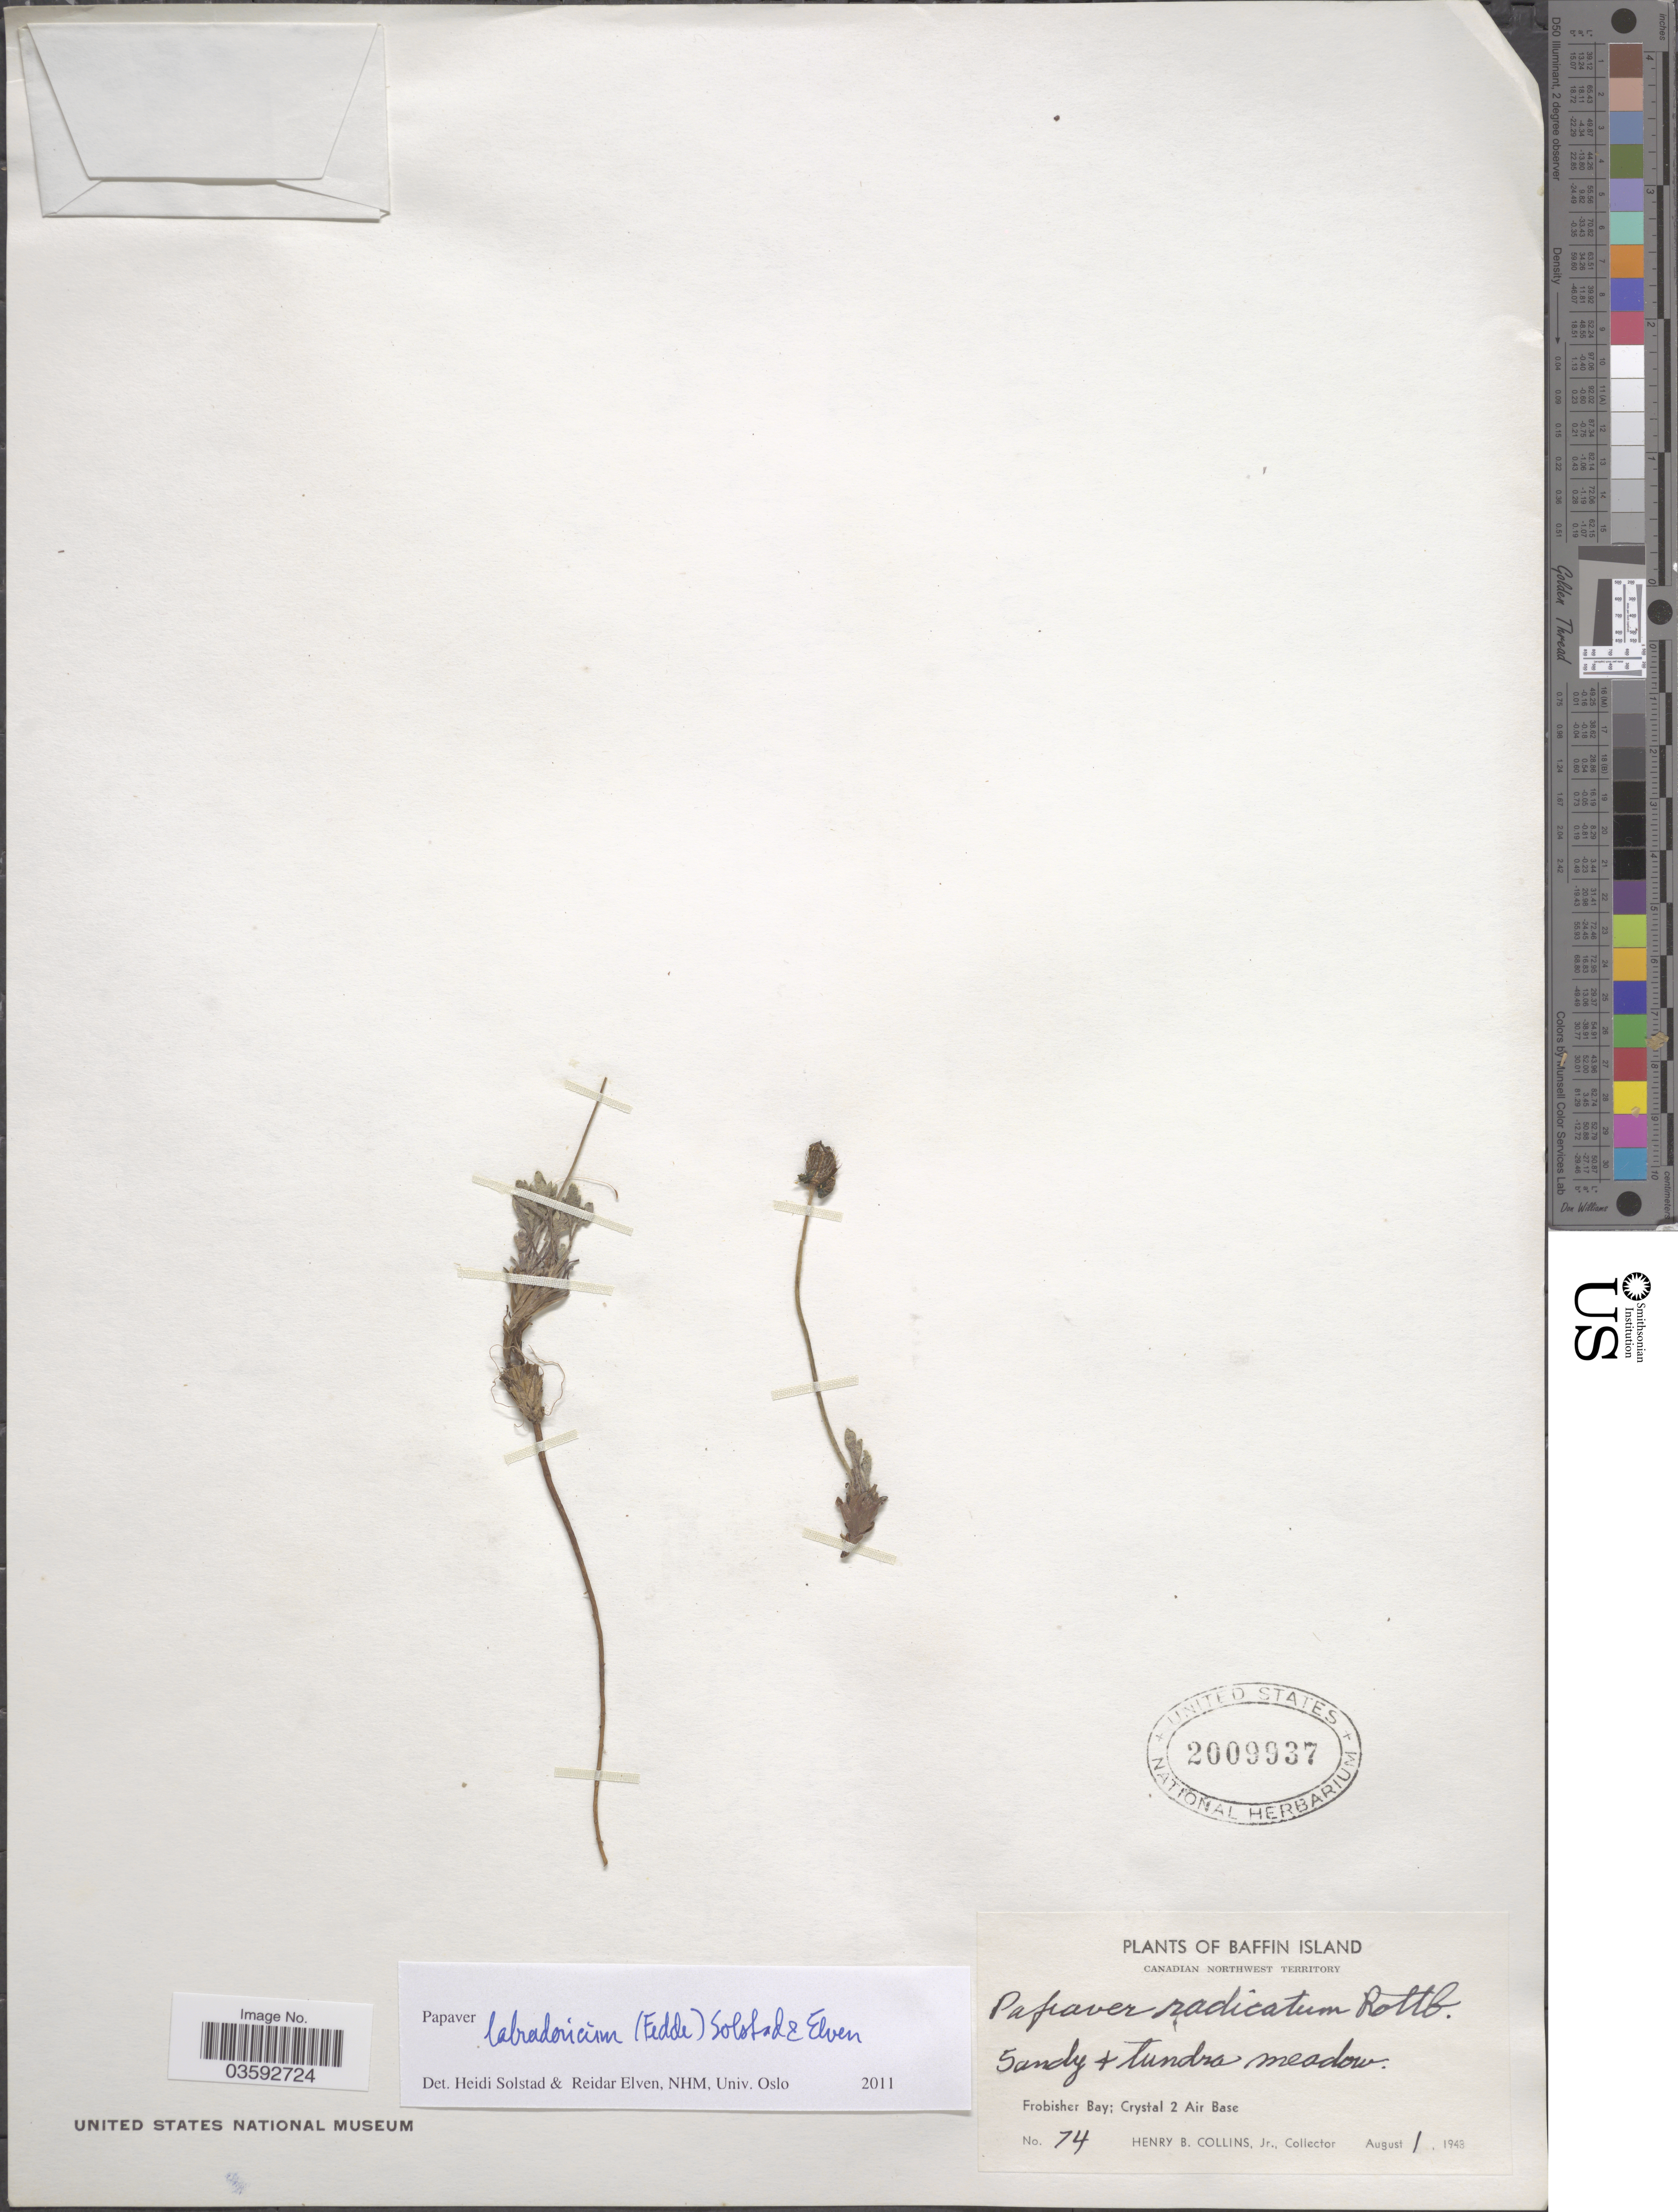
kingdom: Plantae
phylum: Tracheophyta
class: Magnoliopsida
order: Ranunculales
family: Papaveraceae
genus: Papaver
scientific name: Papaver labradoricum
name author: (Fedde) Solstad & Elven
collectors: H. Collins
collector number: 74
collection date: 1948-08-01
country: Canada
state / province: Northwest Territories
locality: Baffin Island. Canadian Northwest Territory. Frobisher Bay; Crystal 2 Air Base.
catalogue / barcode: US 2009937